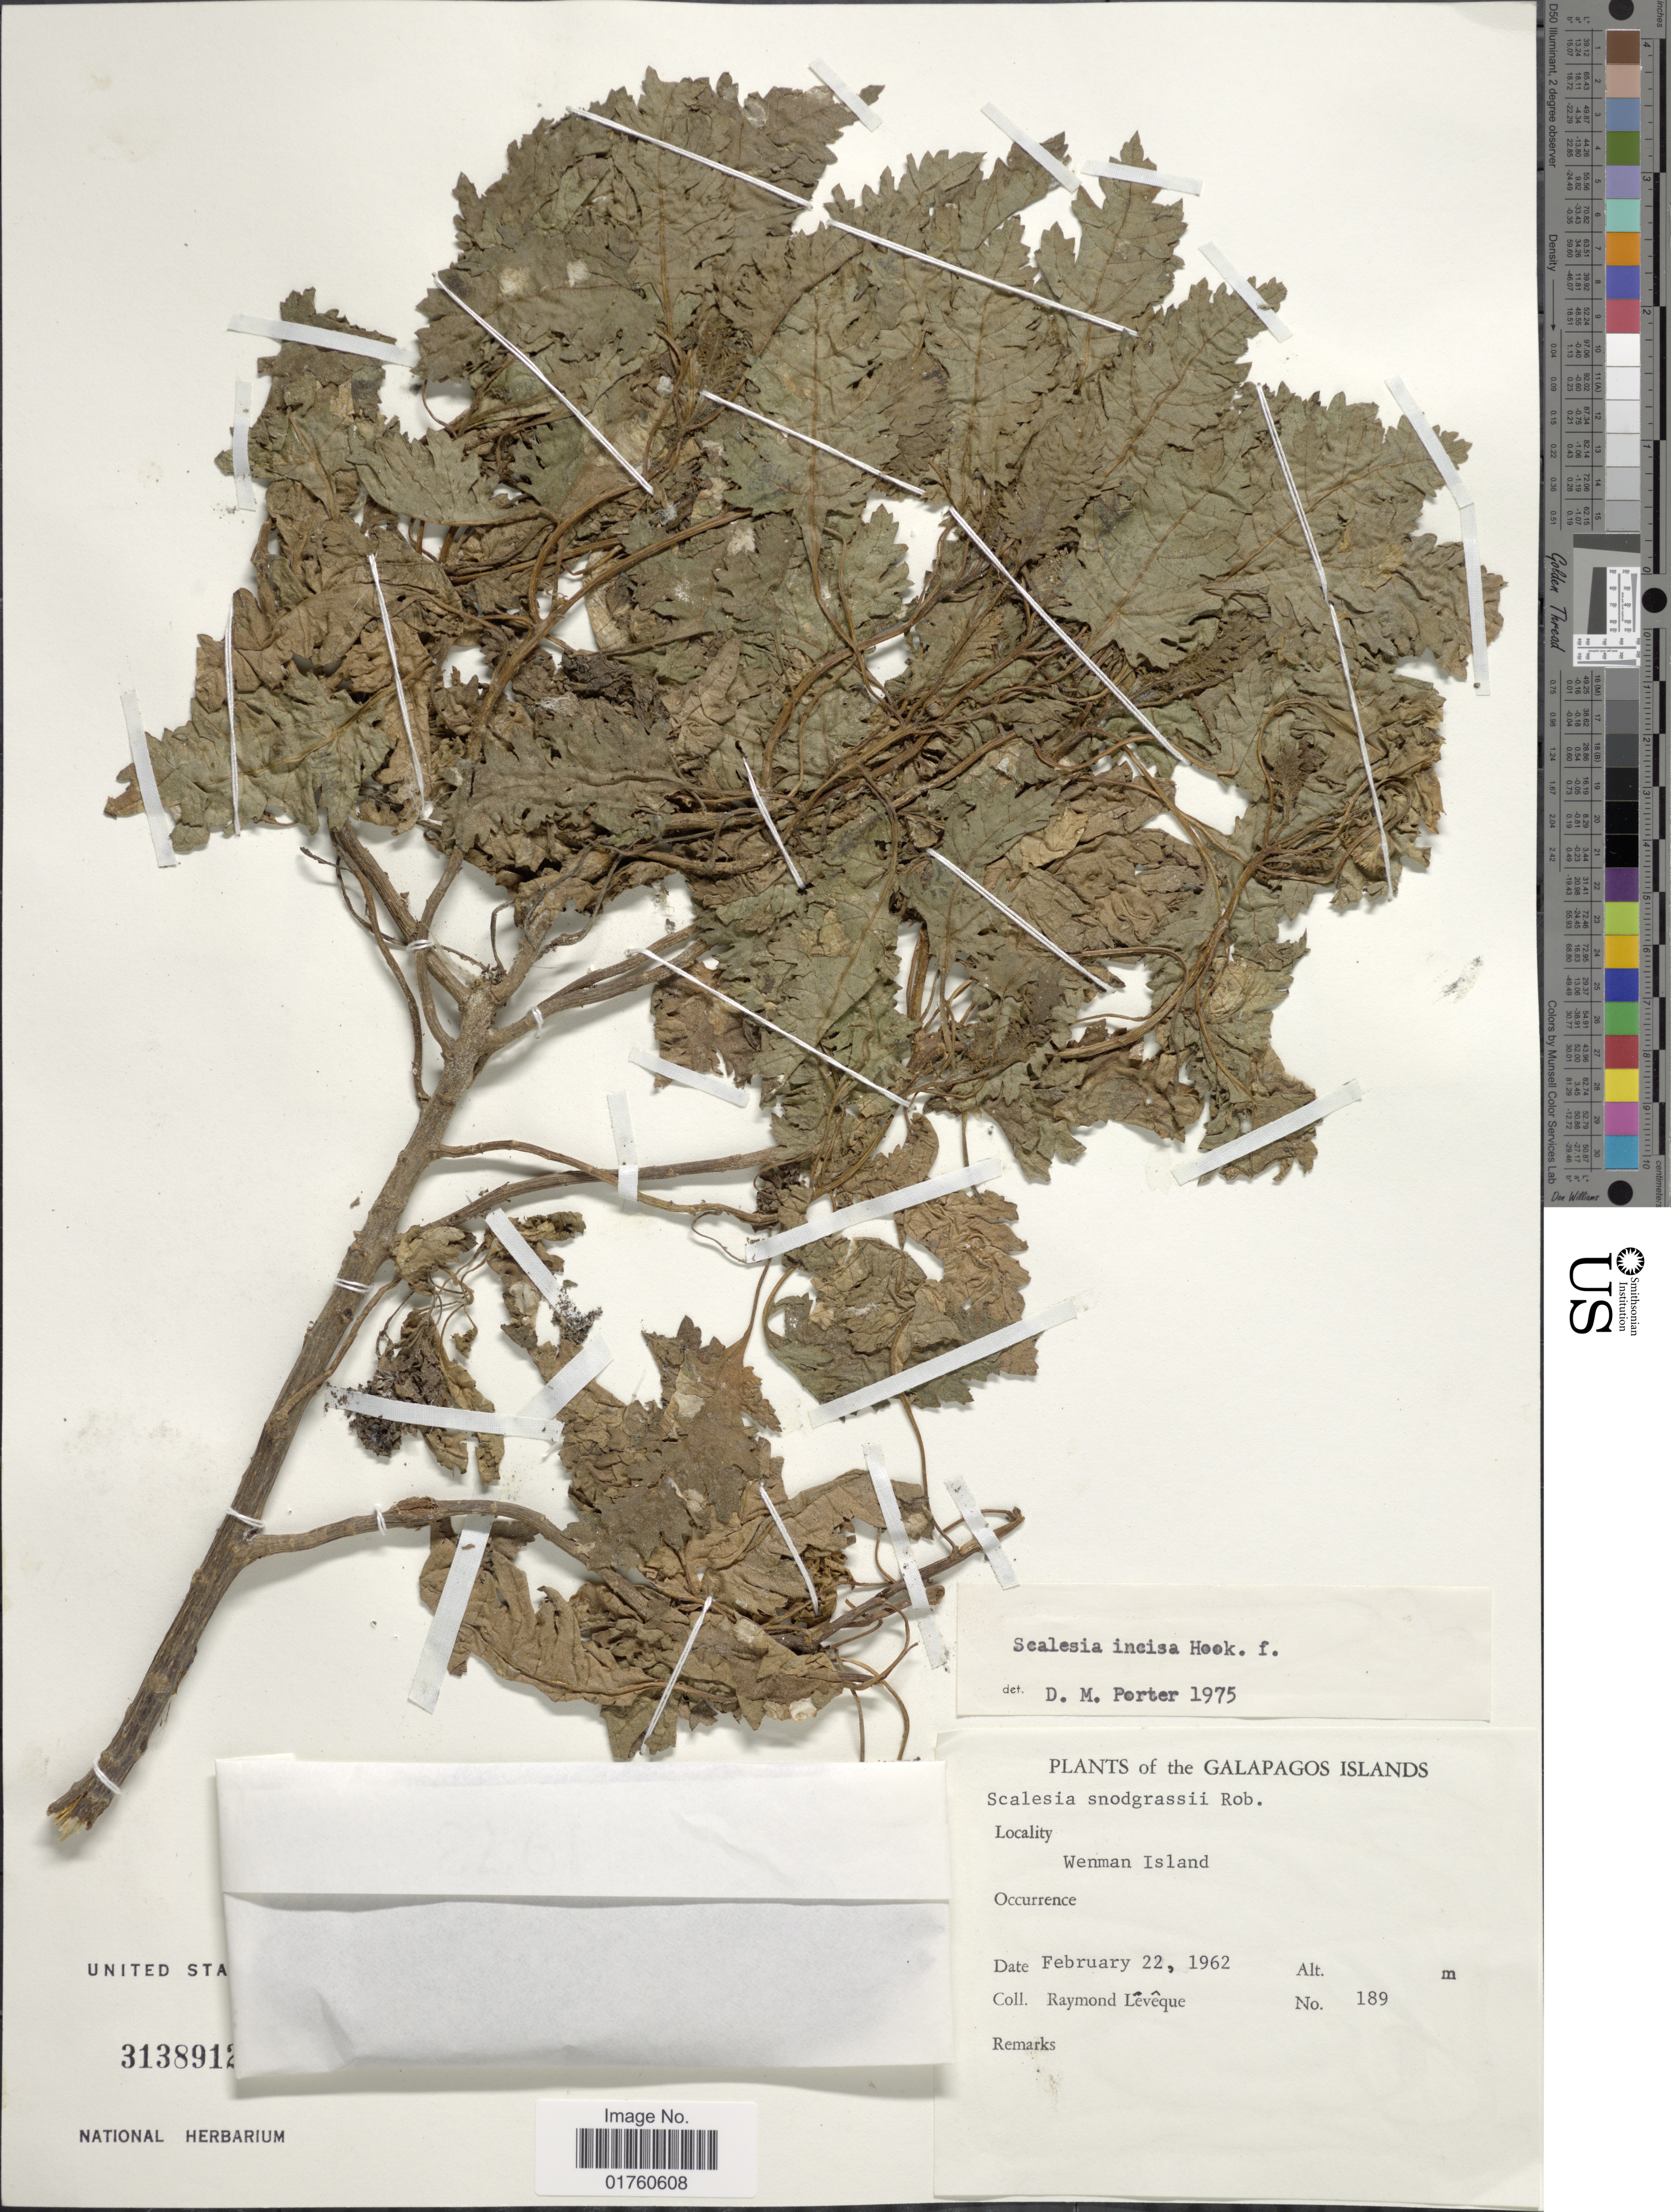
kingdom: Plantae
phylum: Tracheophyta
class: Magnoliopsida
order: Asterales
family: Asteraceae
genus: Scalesia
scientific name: Scalesia incisa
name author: Hook. f.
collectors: R. Lévêque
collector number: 189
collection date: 1962-02-22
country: Ecuador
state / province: Colón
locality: The Galapagos Islands, Wenman Island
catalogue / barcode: US 3138912